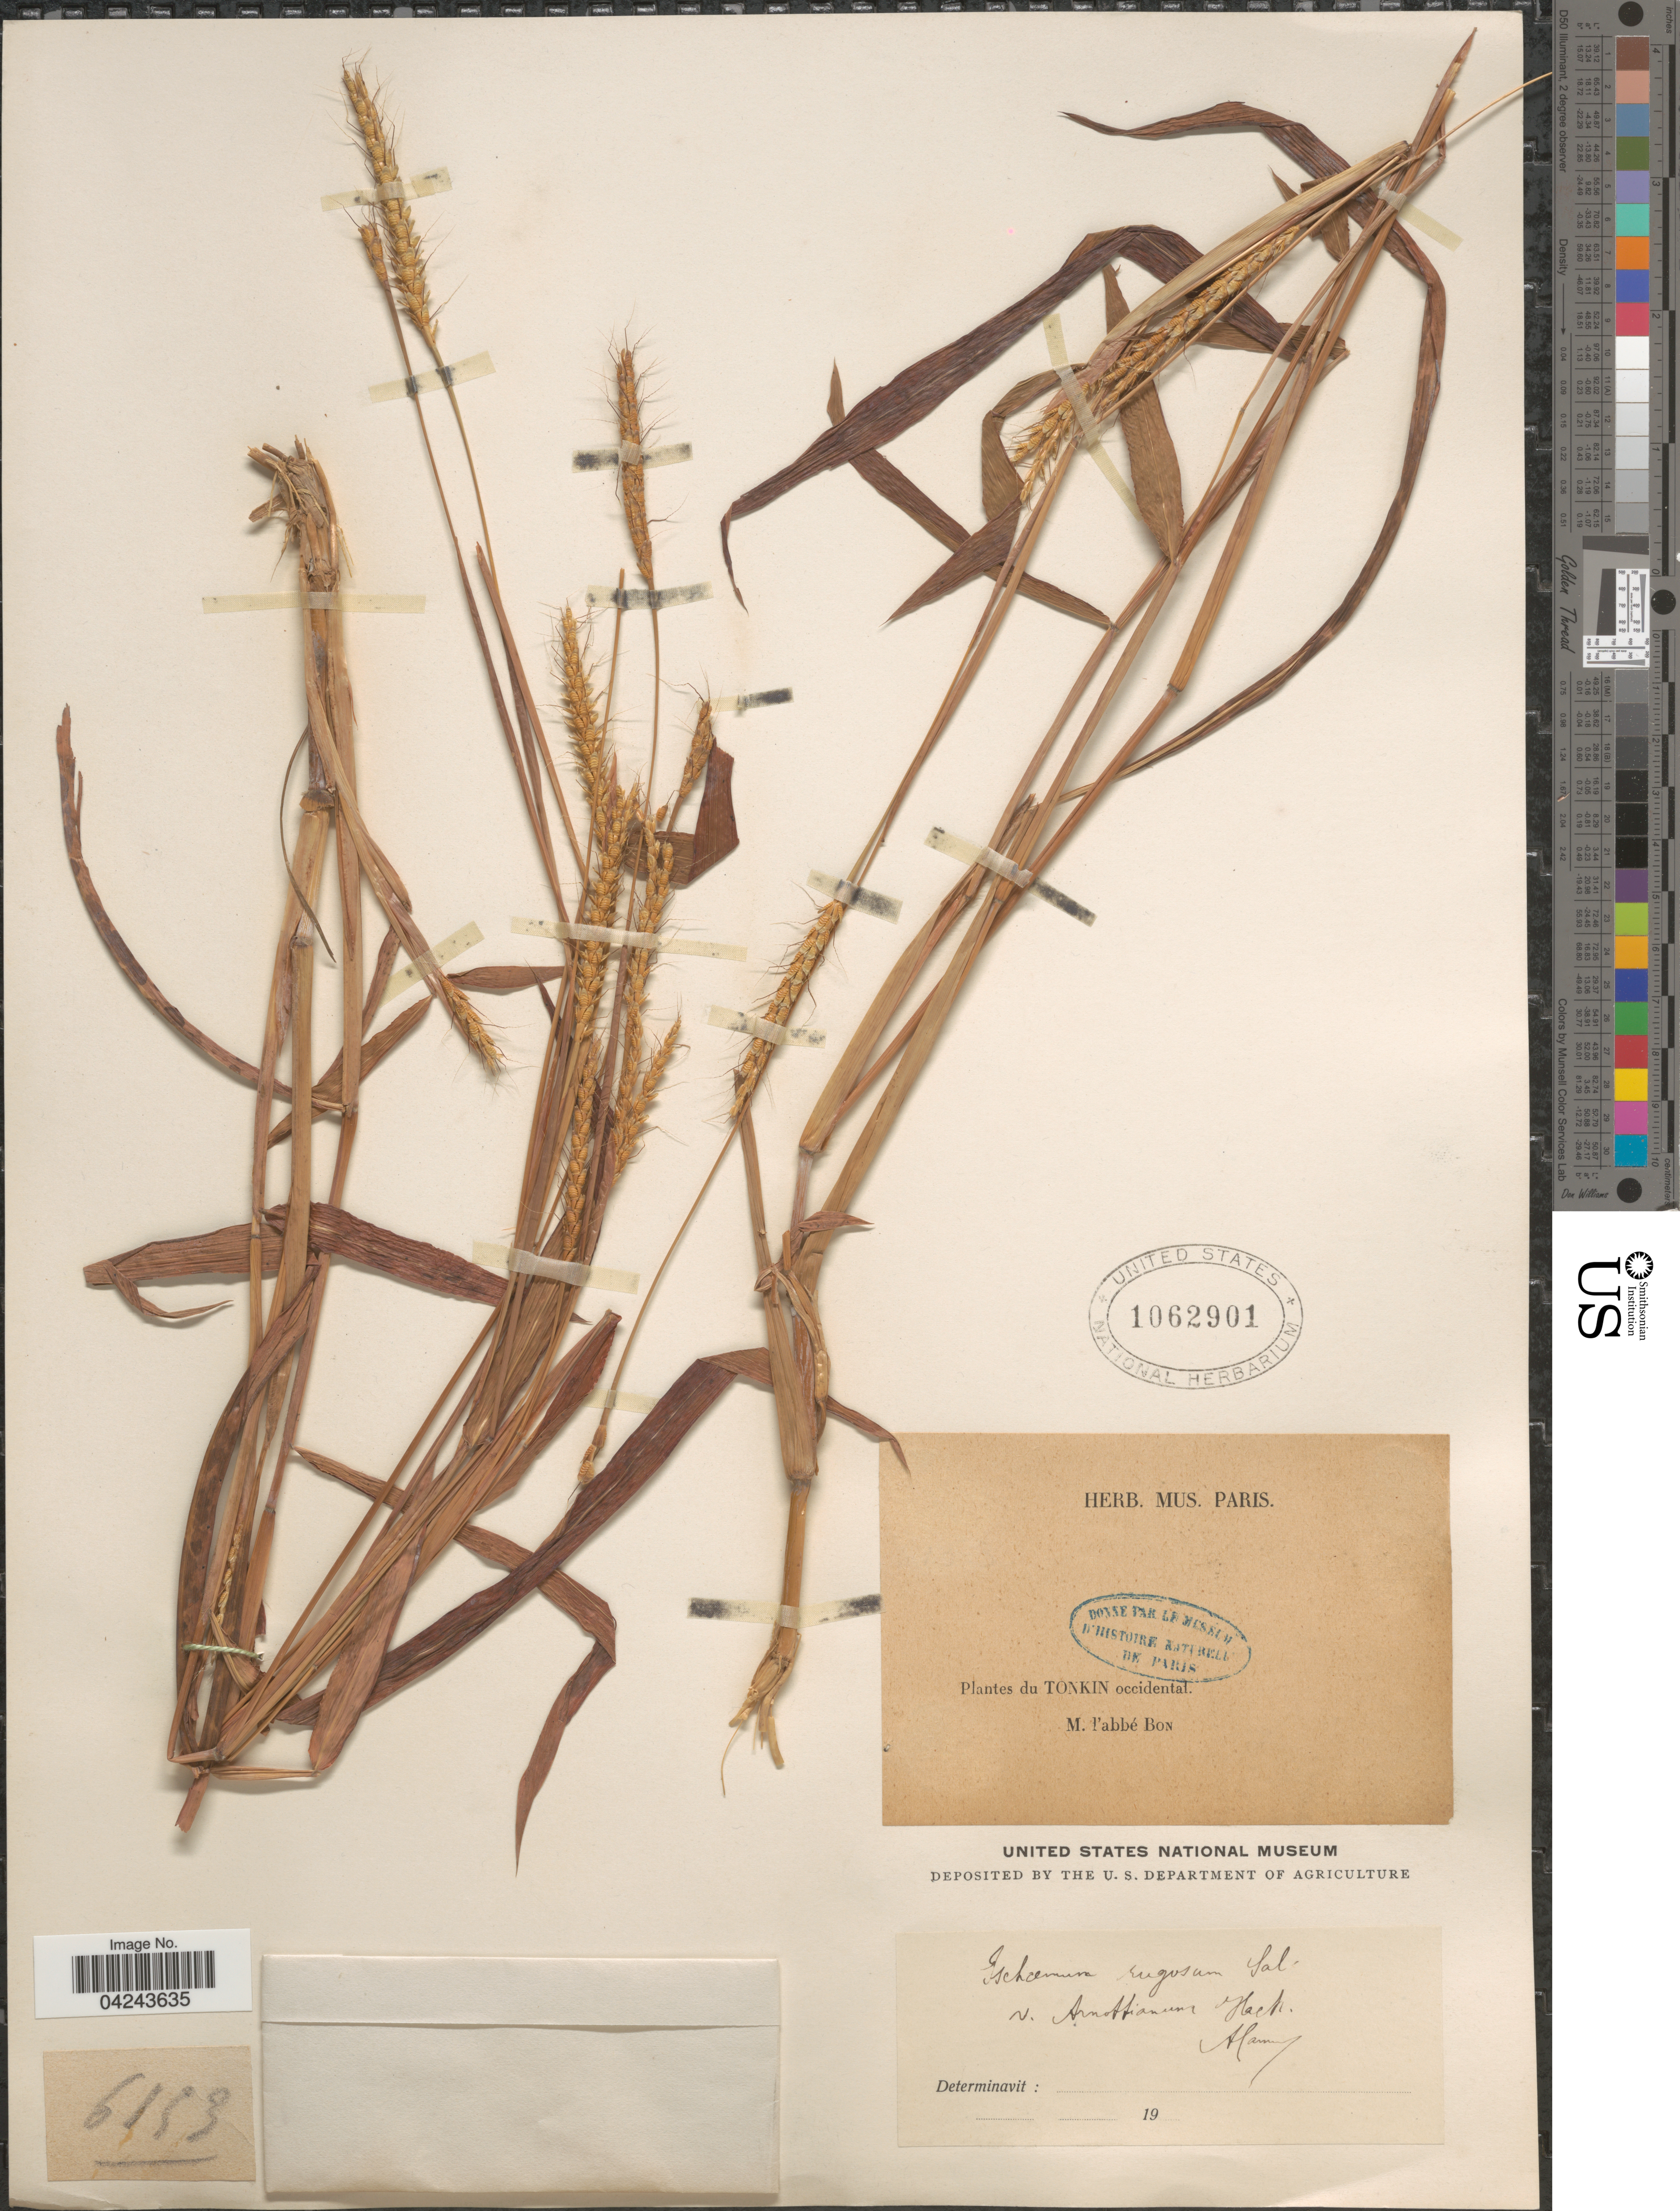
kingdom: Plantae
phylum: Tracheophyta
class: Liliopsida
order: Poales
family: Poaceae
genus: Ischaemum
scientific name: Ischaemum rugosum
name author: Salisb.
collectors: H. F. Bon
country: Vietnam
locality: Tonkin occidental.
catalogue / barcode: US 1062901